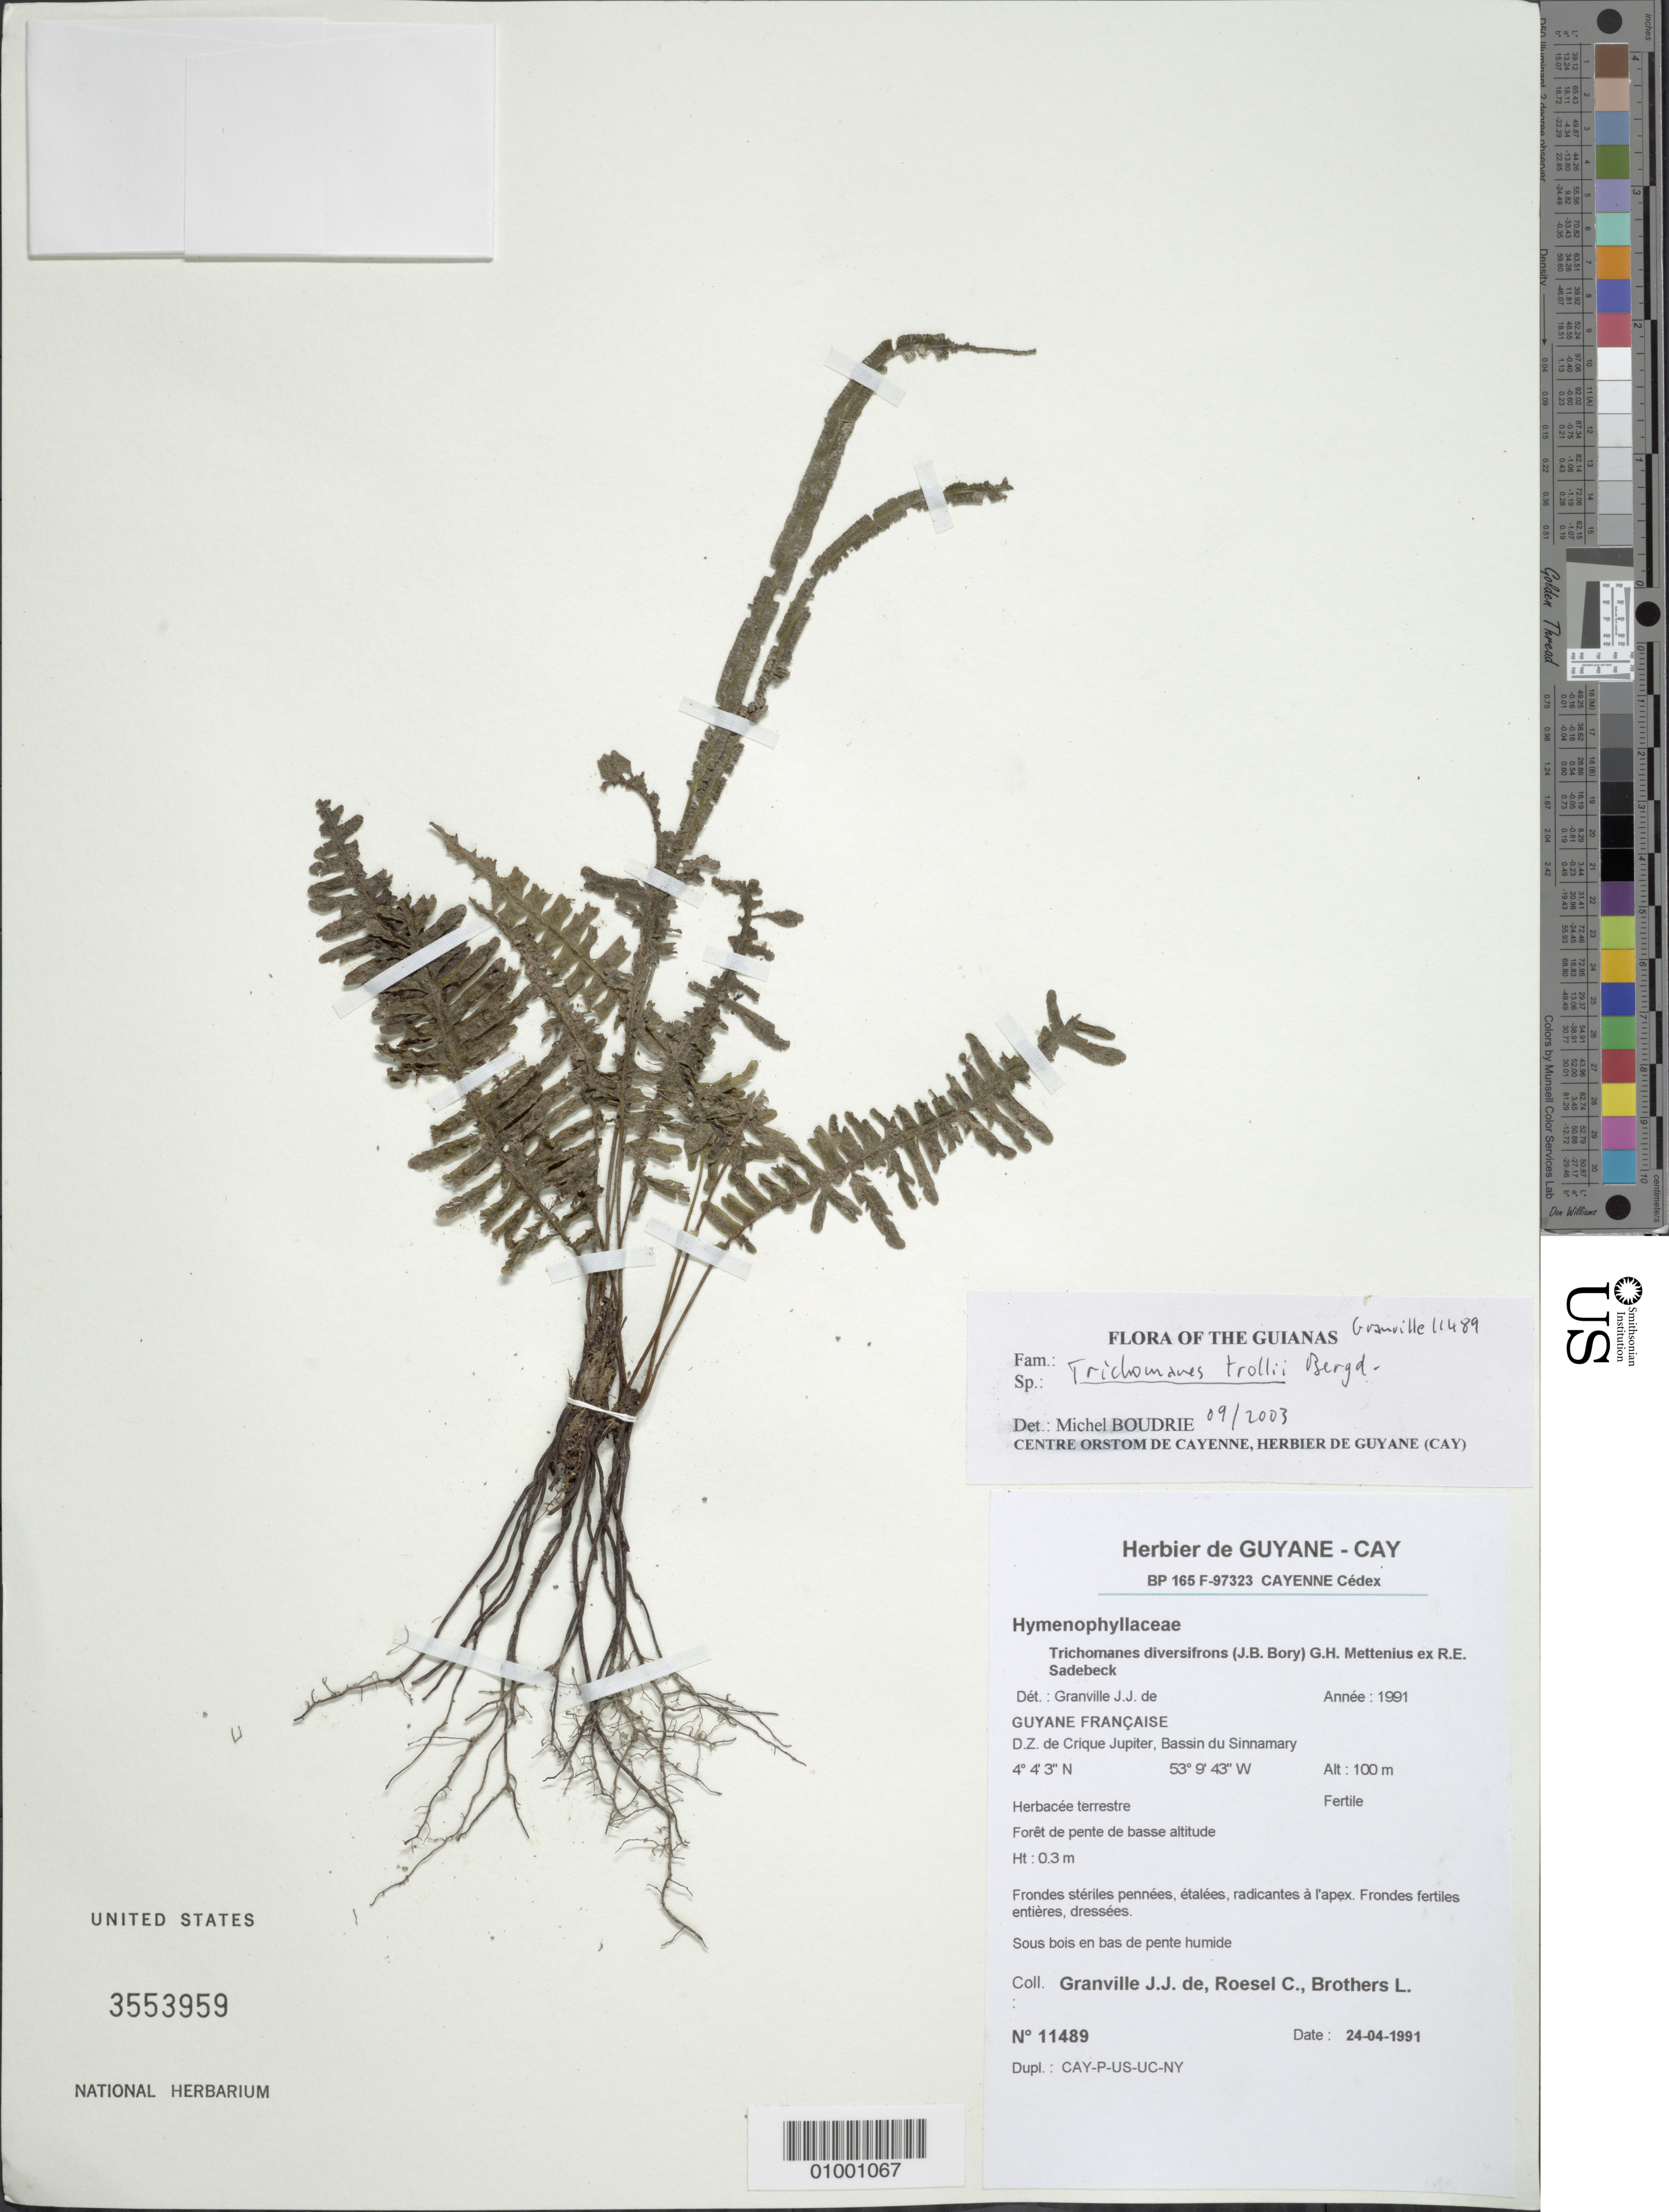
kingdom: Plantae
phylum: Tracheophyta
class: Polypodiopsida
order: Hymenophyllales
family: Hymenophyllaceae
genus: Trichomanes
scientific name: Trichomanes trollii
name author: Bergdolt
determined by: Boudrie, M.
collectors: J.-J. de Granville, C. S. Roesel & L. Brothers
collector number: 11489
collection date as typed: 24-Apr-91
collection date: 1991-04-24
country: French Guiana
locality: D.Z. de Crique Jupiter, Bassin du Sinnamary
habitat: Foret de pente de basse altitude. Sous bois en bas de pente humide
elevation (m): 100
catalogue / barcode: US 3553959